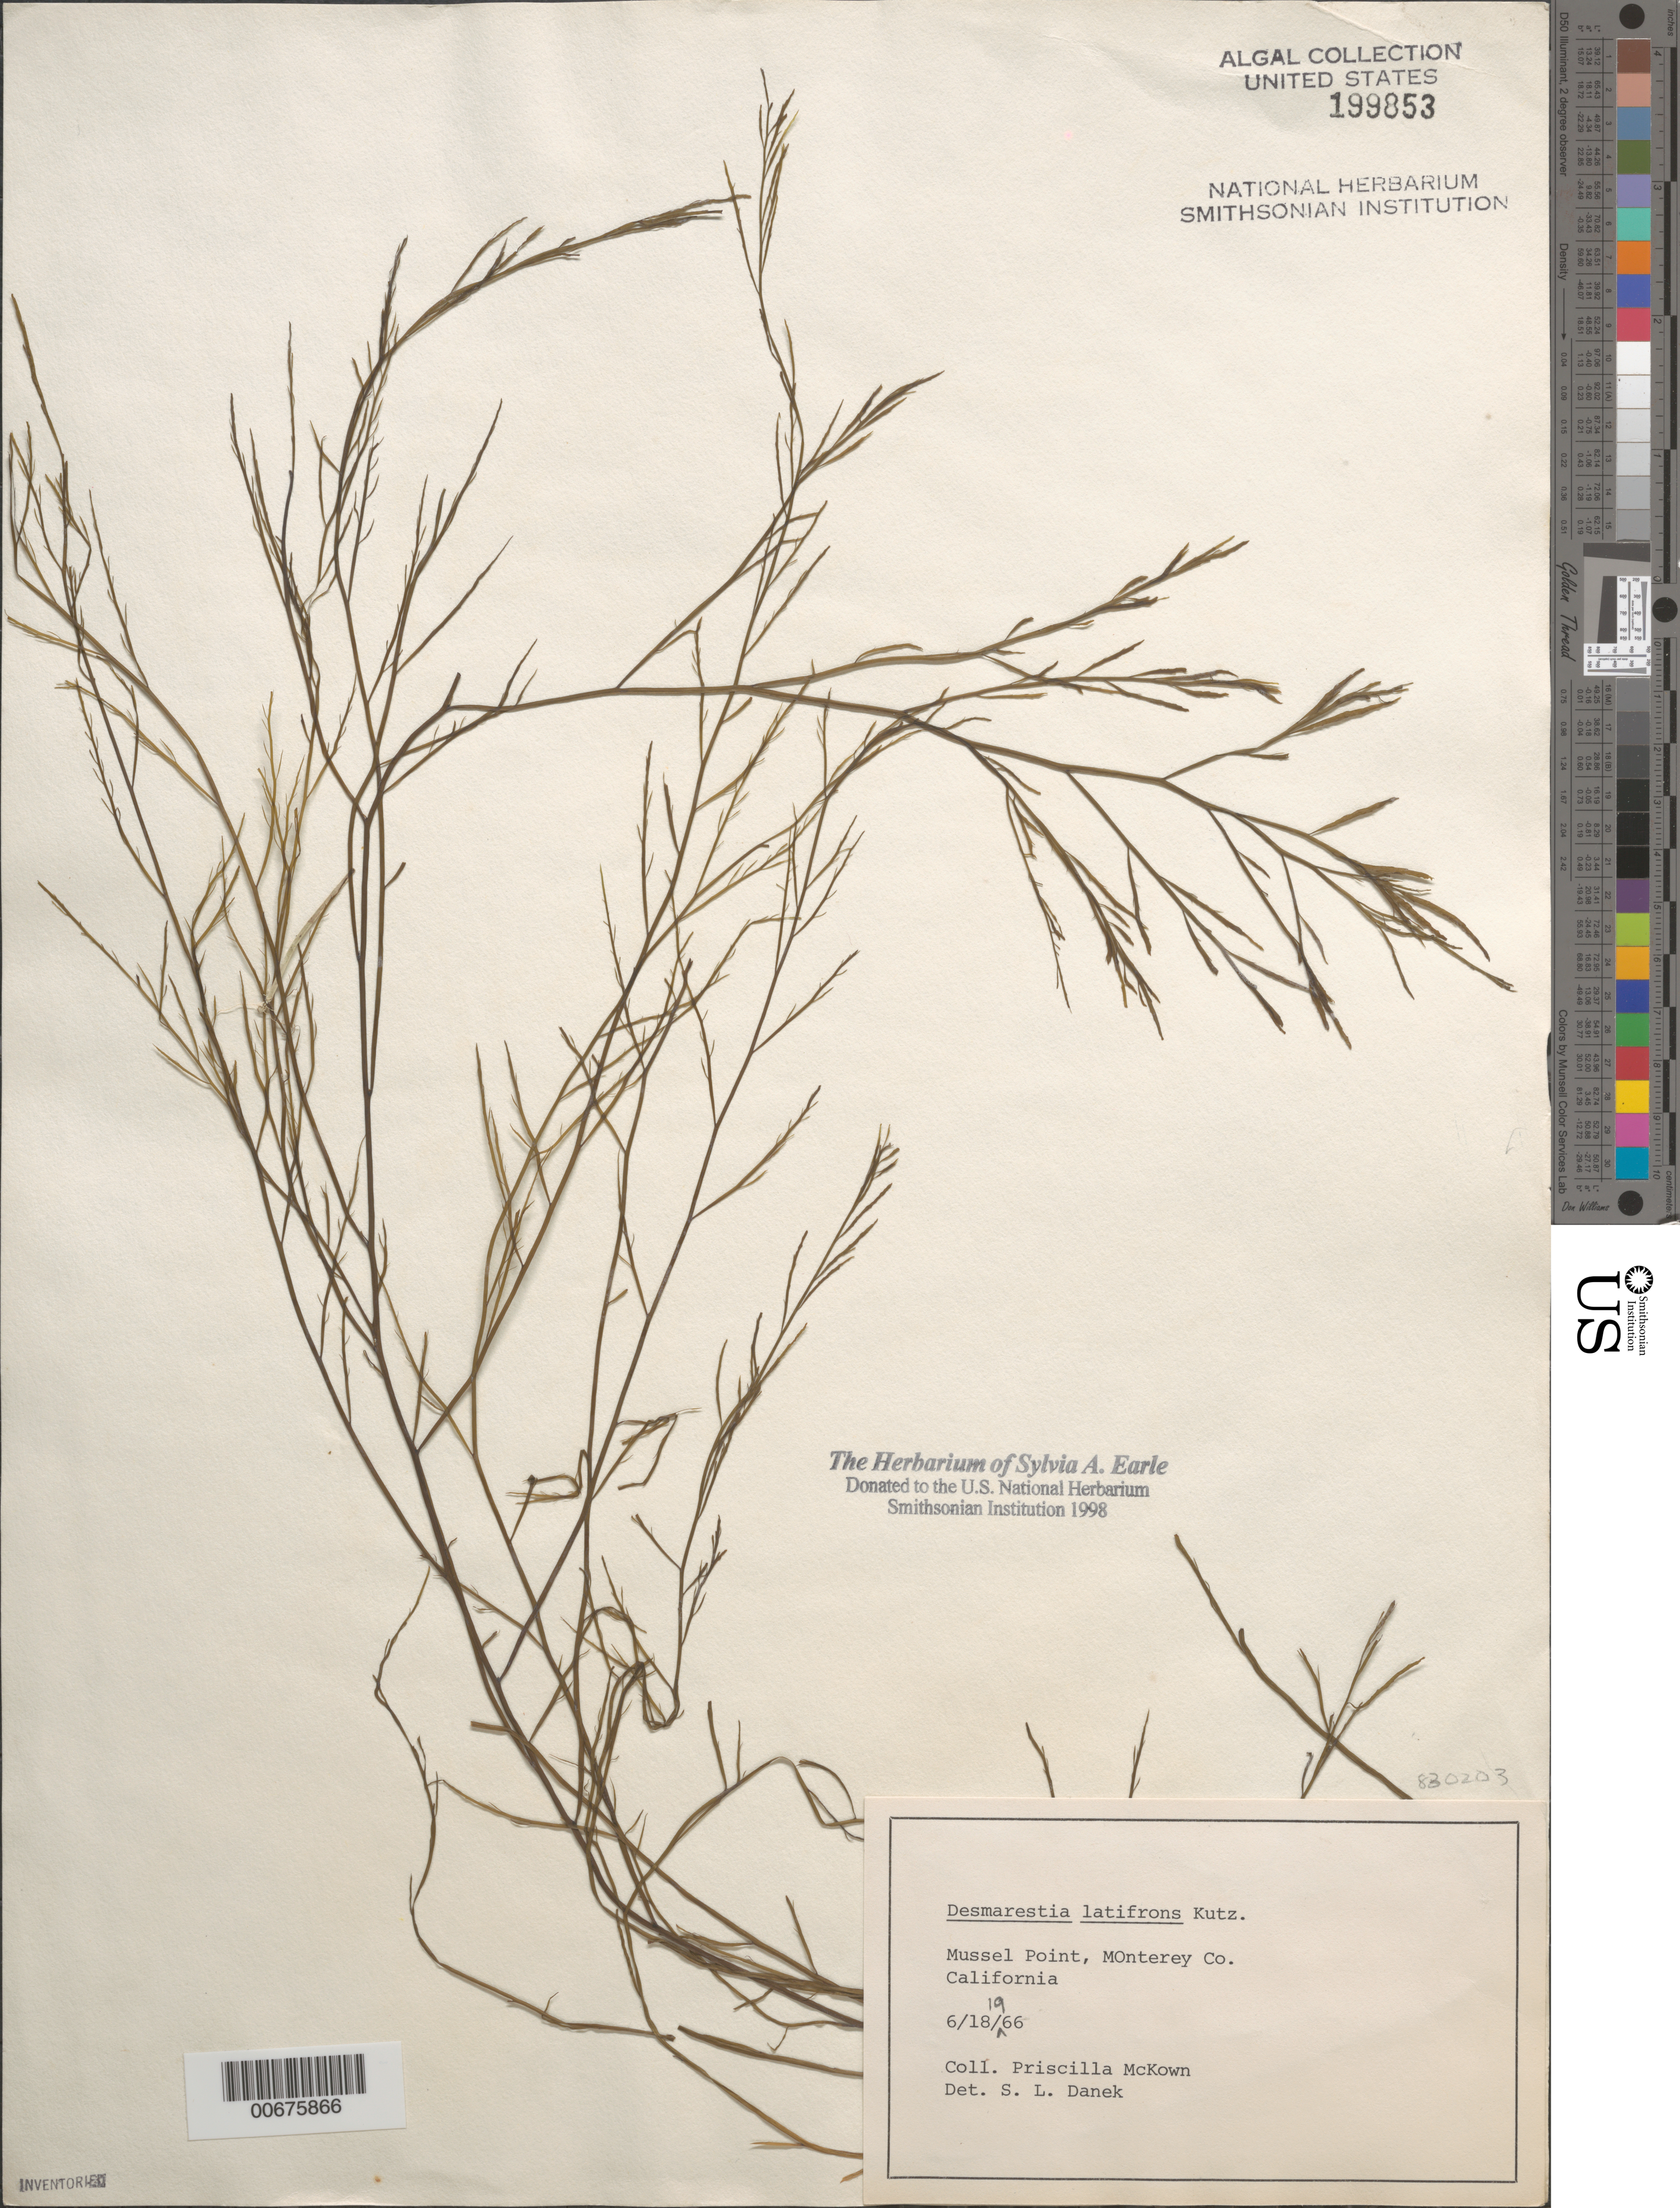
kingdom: Chromista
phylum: Ochrophyta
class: Phaeophyceae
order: Desmarestiales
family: Desmarestiaceae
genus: Desmarestia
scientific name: Desmarestia latifrons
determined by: Danek, S. L.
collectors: P. McKown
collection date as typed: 18 Jun 1966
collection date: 1966-06-18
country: United States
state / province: California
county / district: Monterey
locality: Mussel Point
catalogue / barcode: US 199853